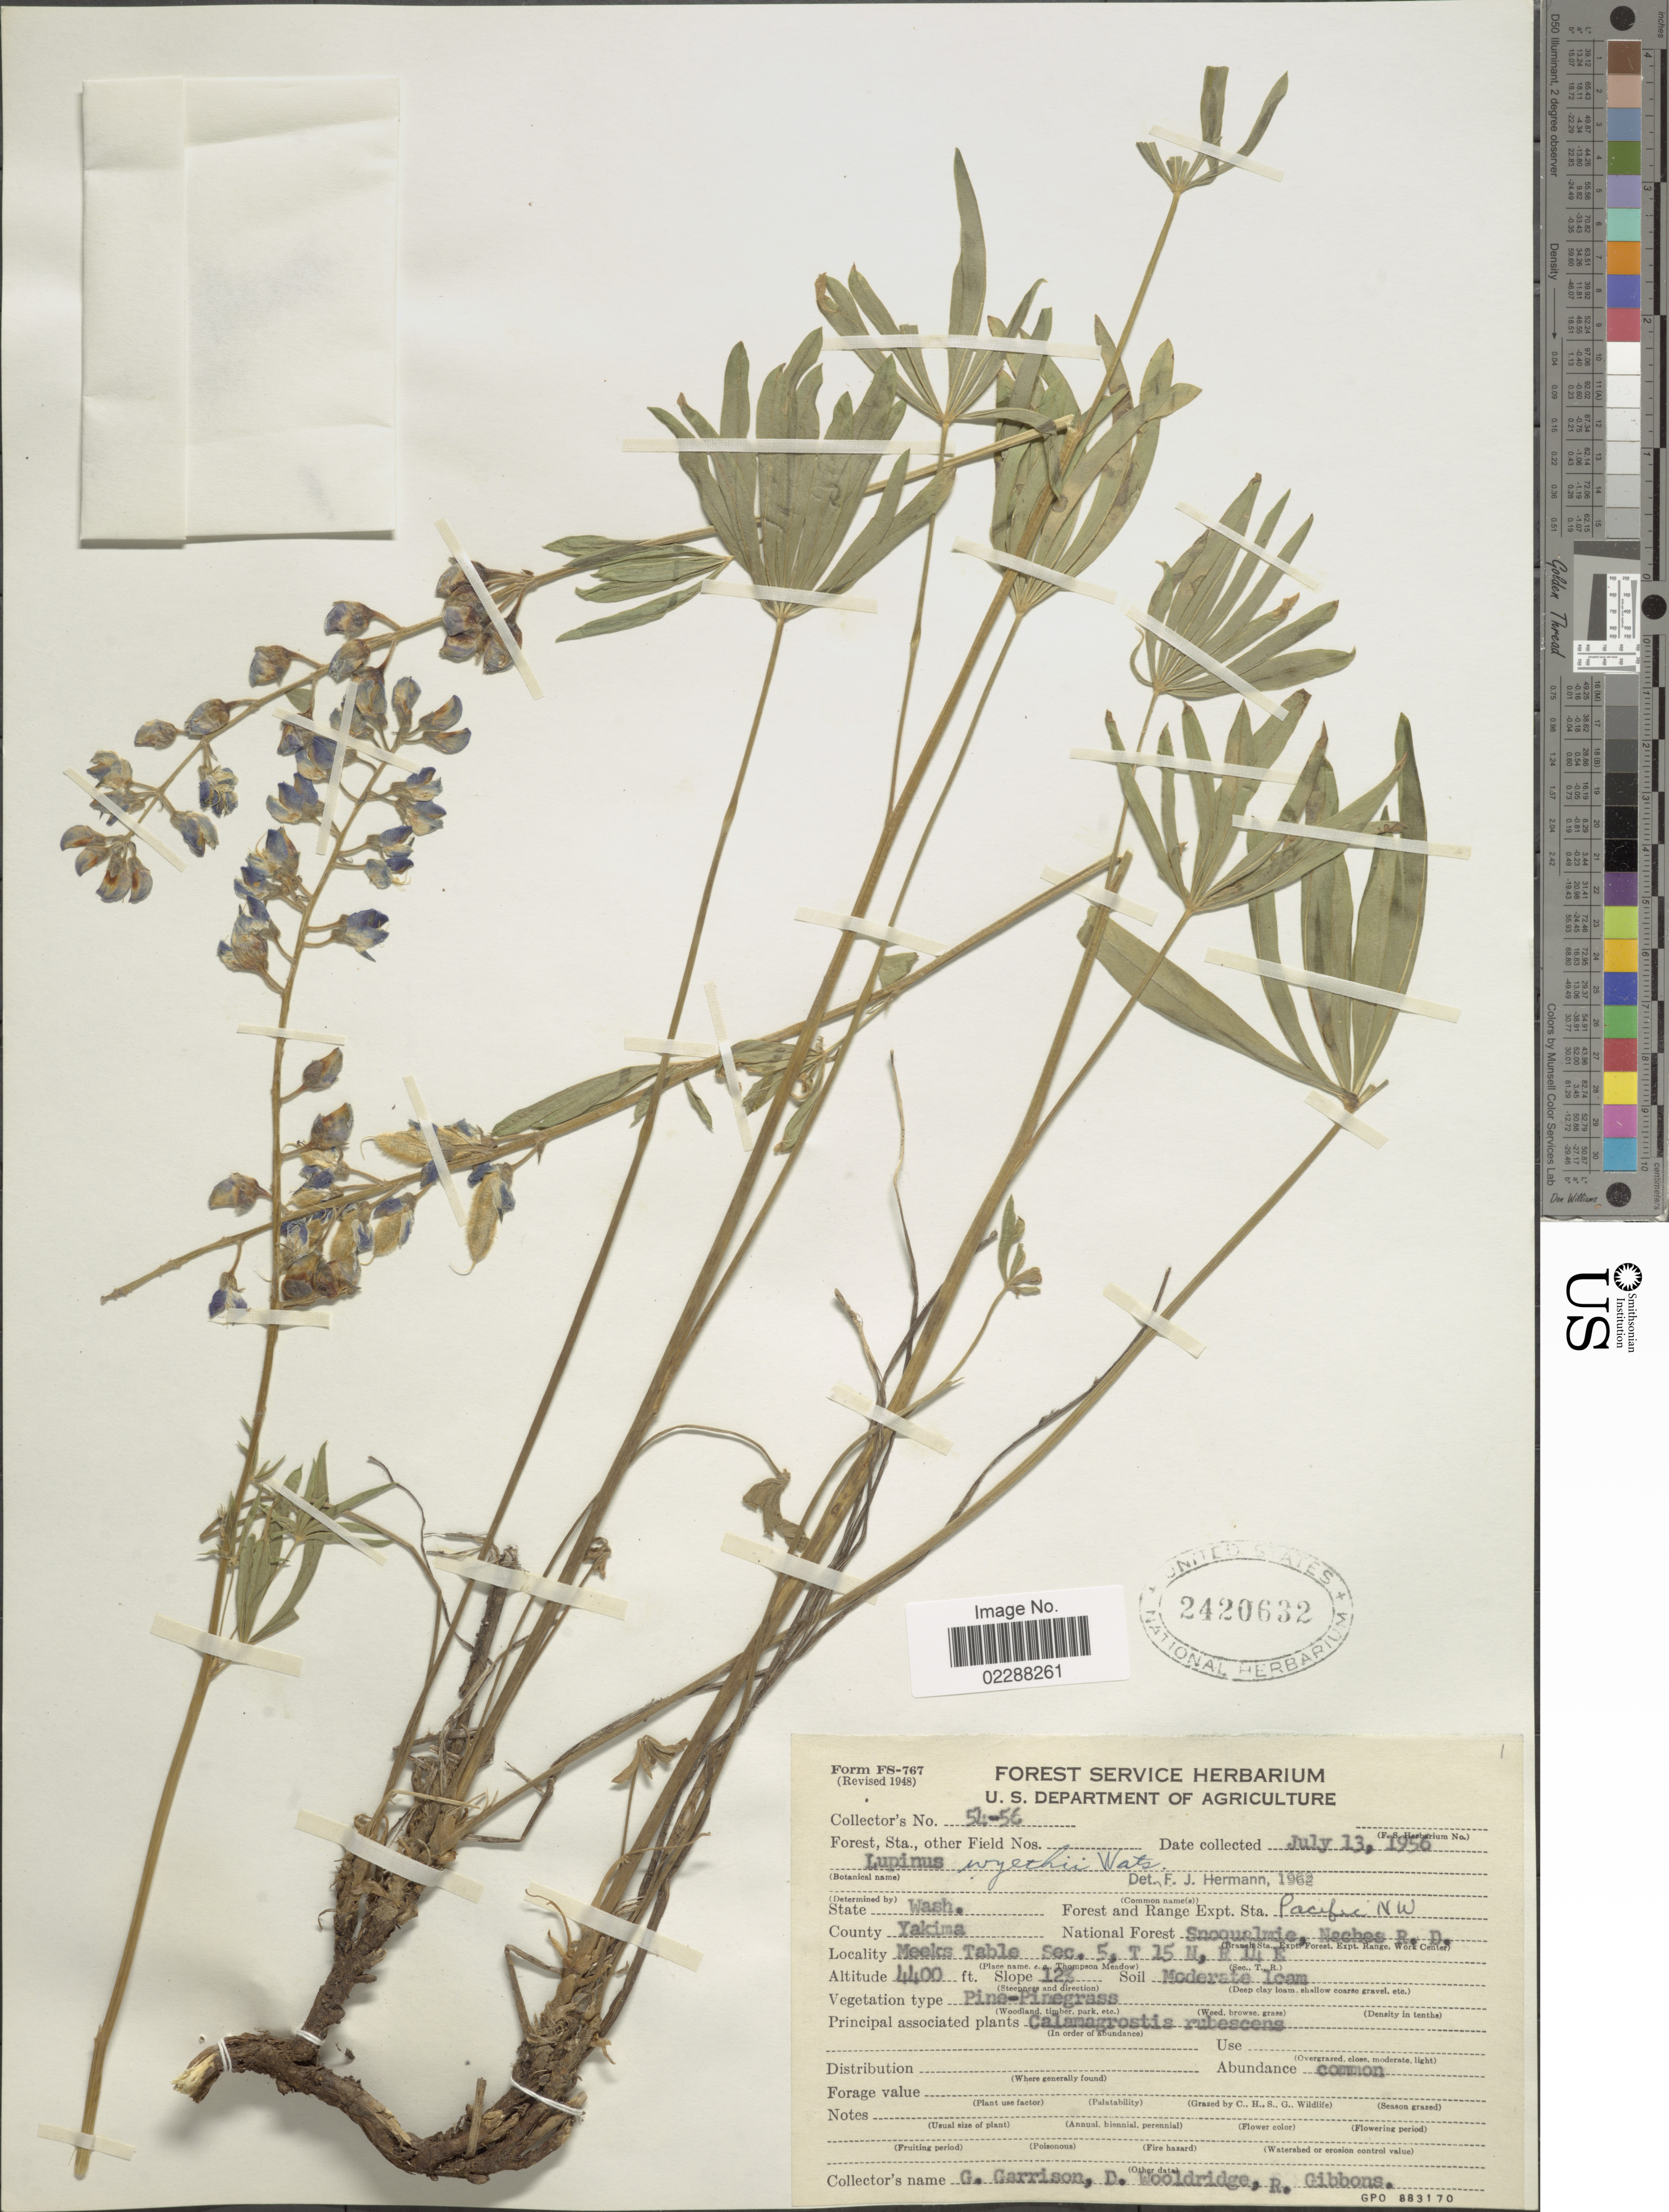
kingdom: Plantae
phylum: Tracheophyta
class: Magnoliopsida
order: Fabales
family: Fabaceae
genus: Lupinus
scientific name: Lupinus wyethii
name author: S. Watson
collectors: G. Garrison, D. Wooldridge & R. Gibbons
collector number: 54-56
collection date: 1956-07-13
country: United States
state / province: Washington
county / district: Yakima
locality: State Wash, County Yakima, Meaks Table Sec 5, T15N, R14E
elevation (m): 1341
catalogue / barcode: US 2420632